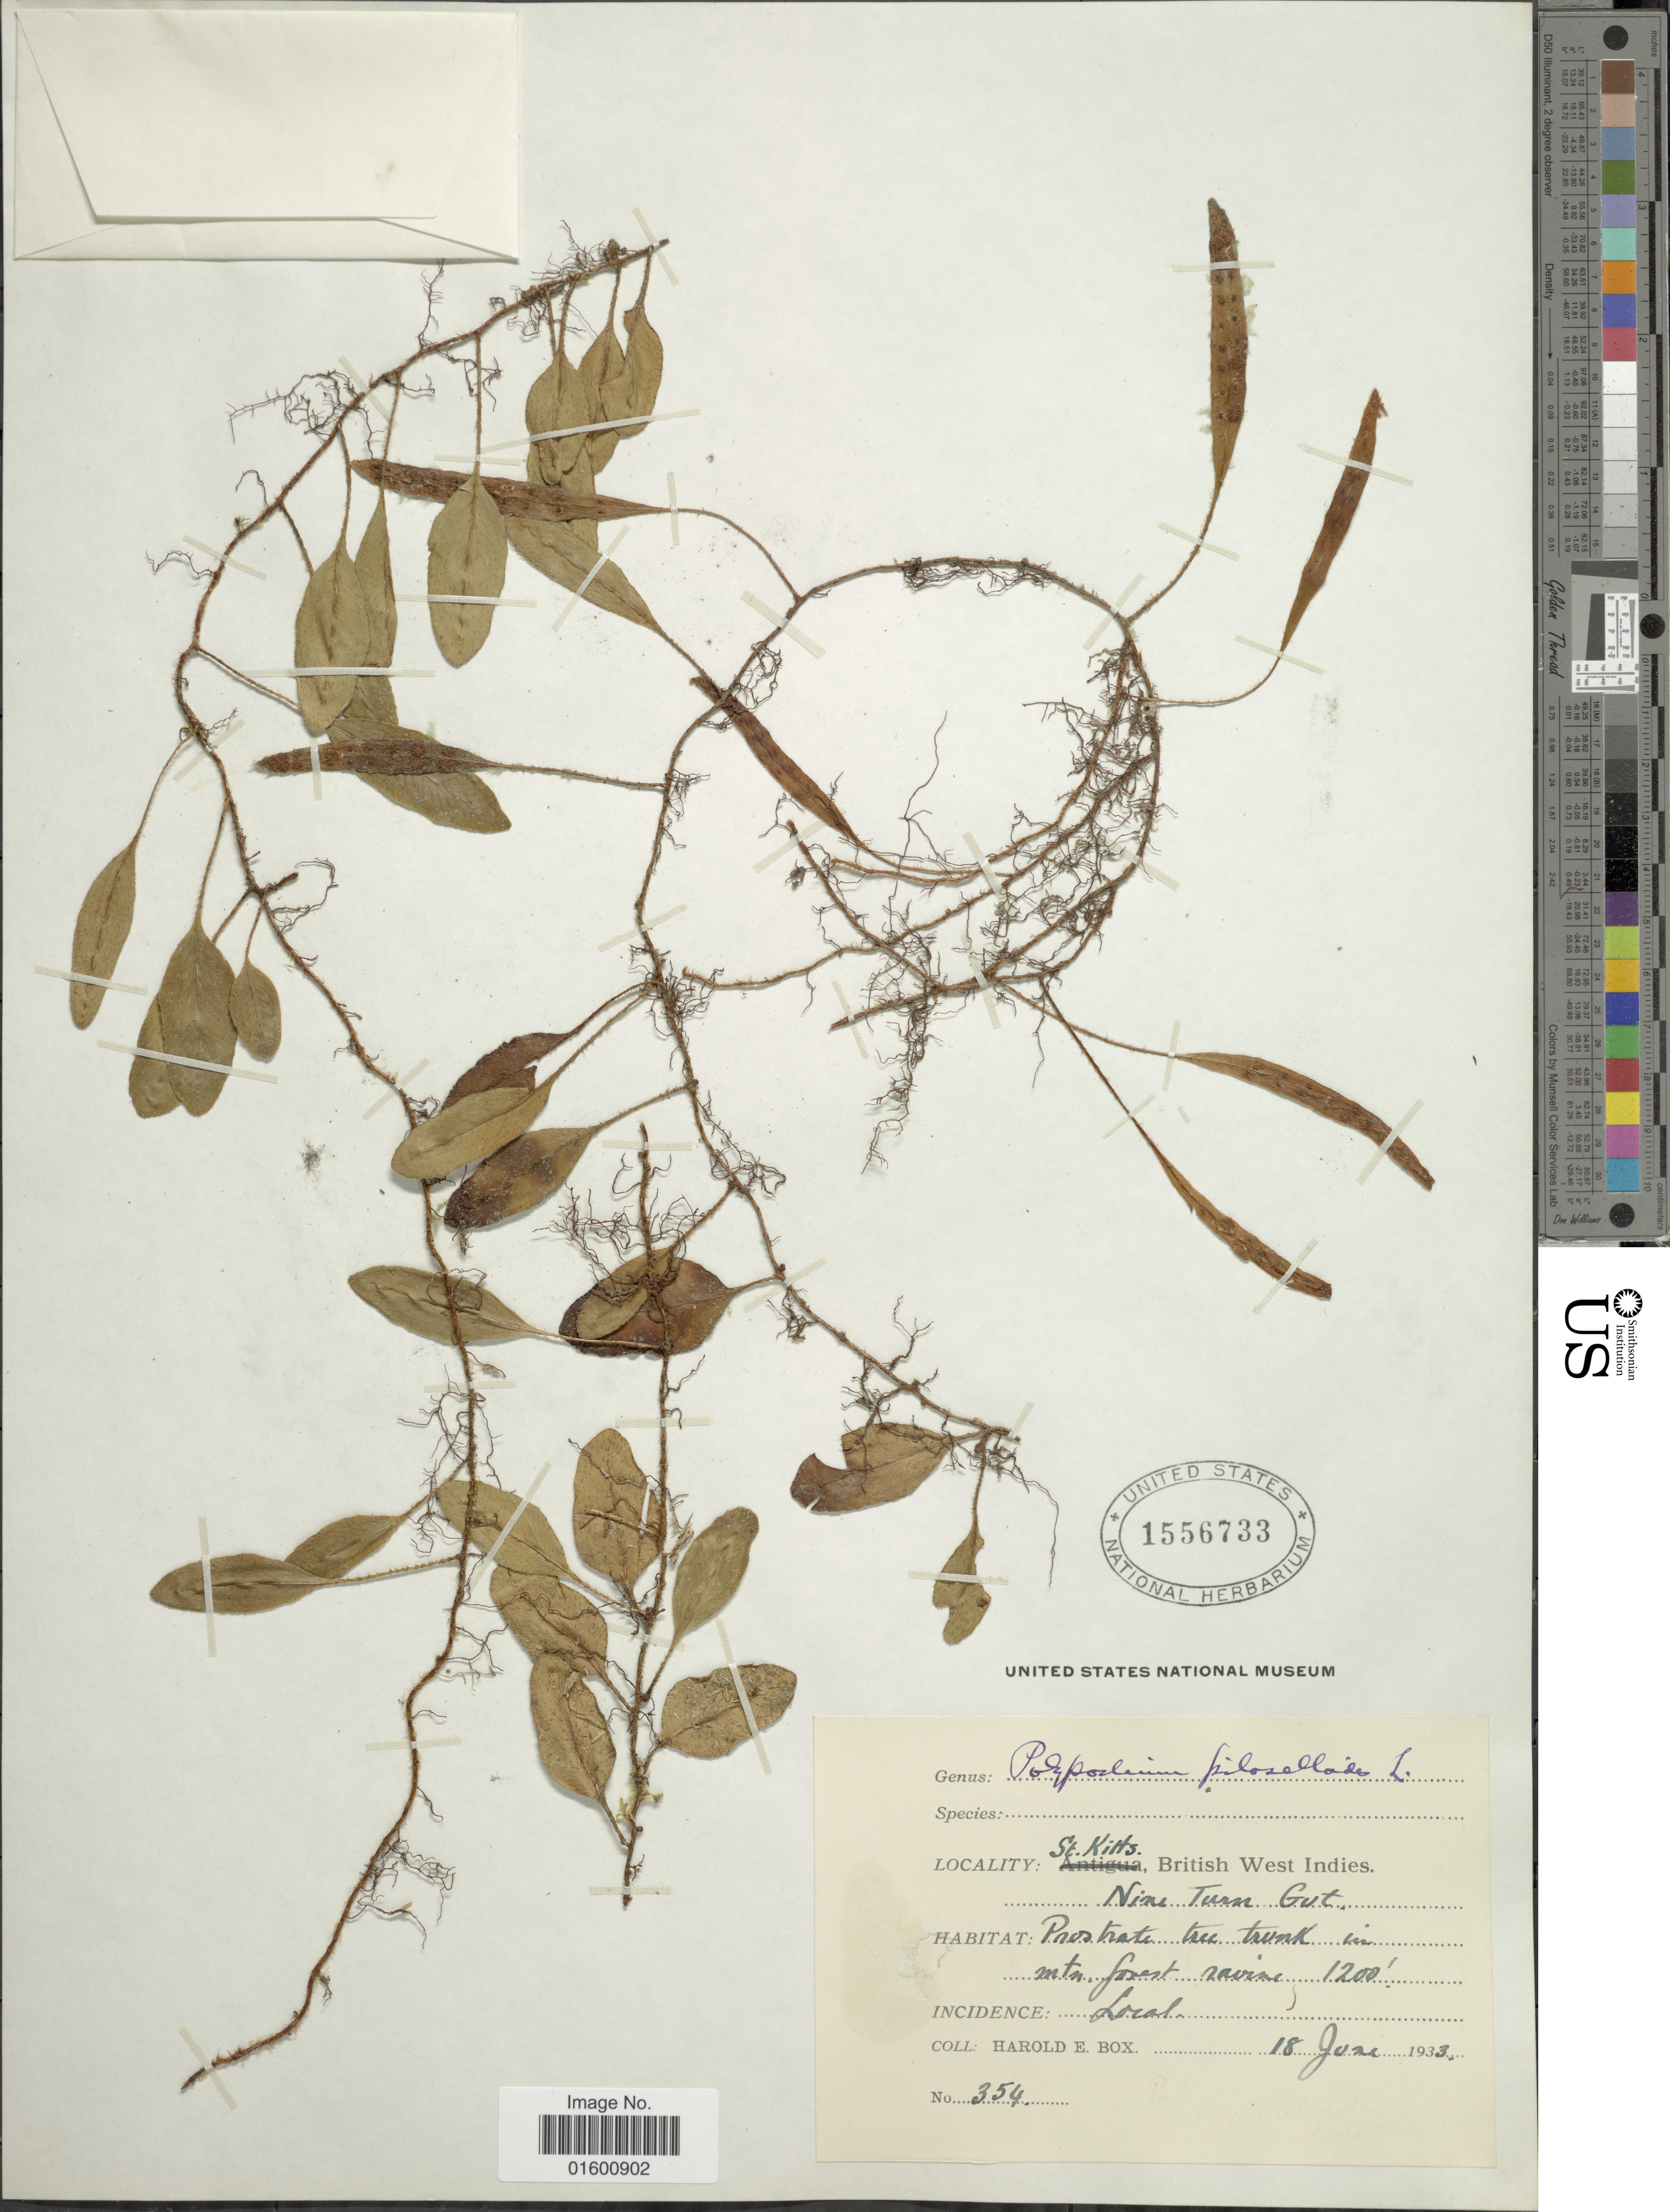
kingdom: Plantae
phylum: Tracheophyta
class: Polypodiopsida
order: Polypodiales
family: Polypodiaceae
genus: Microgramma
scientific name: Microgramma piloselloides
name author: (L.) Copel.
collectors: H. E. Box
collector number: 354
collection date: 1933-06-18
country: St. Christopher-Nevis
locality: St. Kitts, Nine Turn Gut, Prostrate tree trunk in mtn. forest ravine [interpreted]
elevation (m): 366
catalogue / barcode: US 1556733